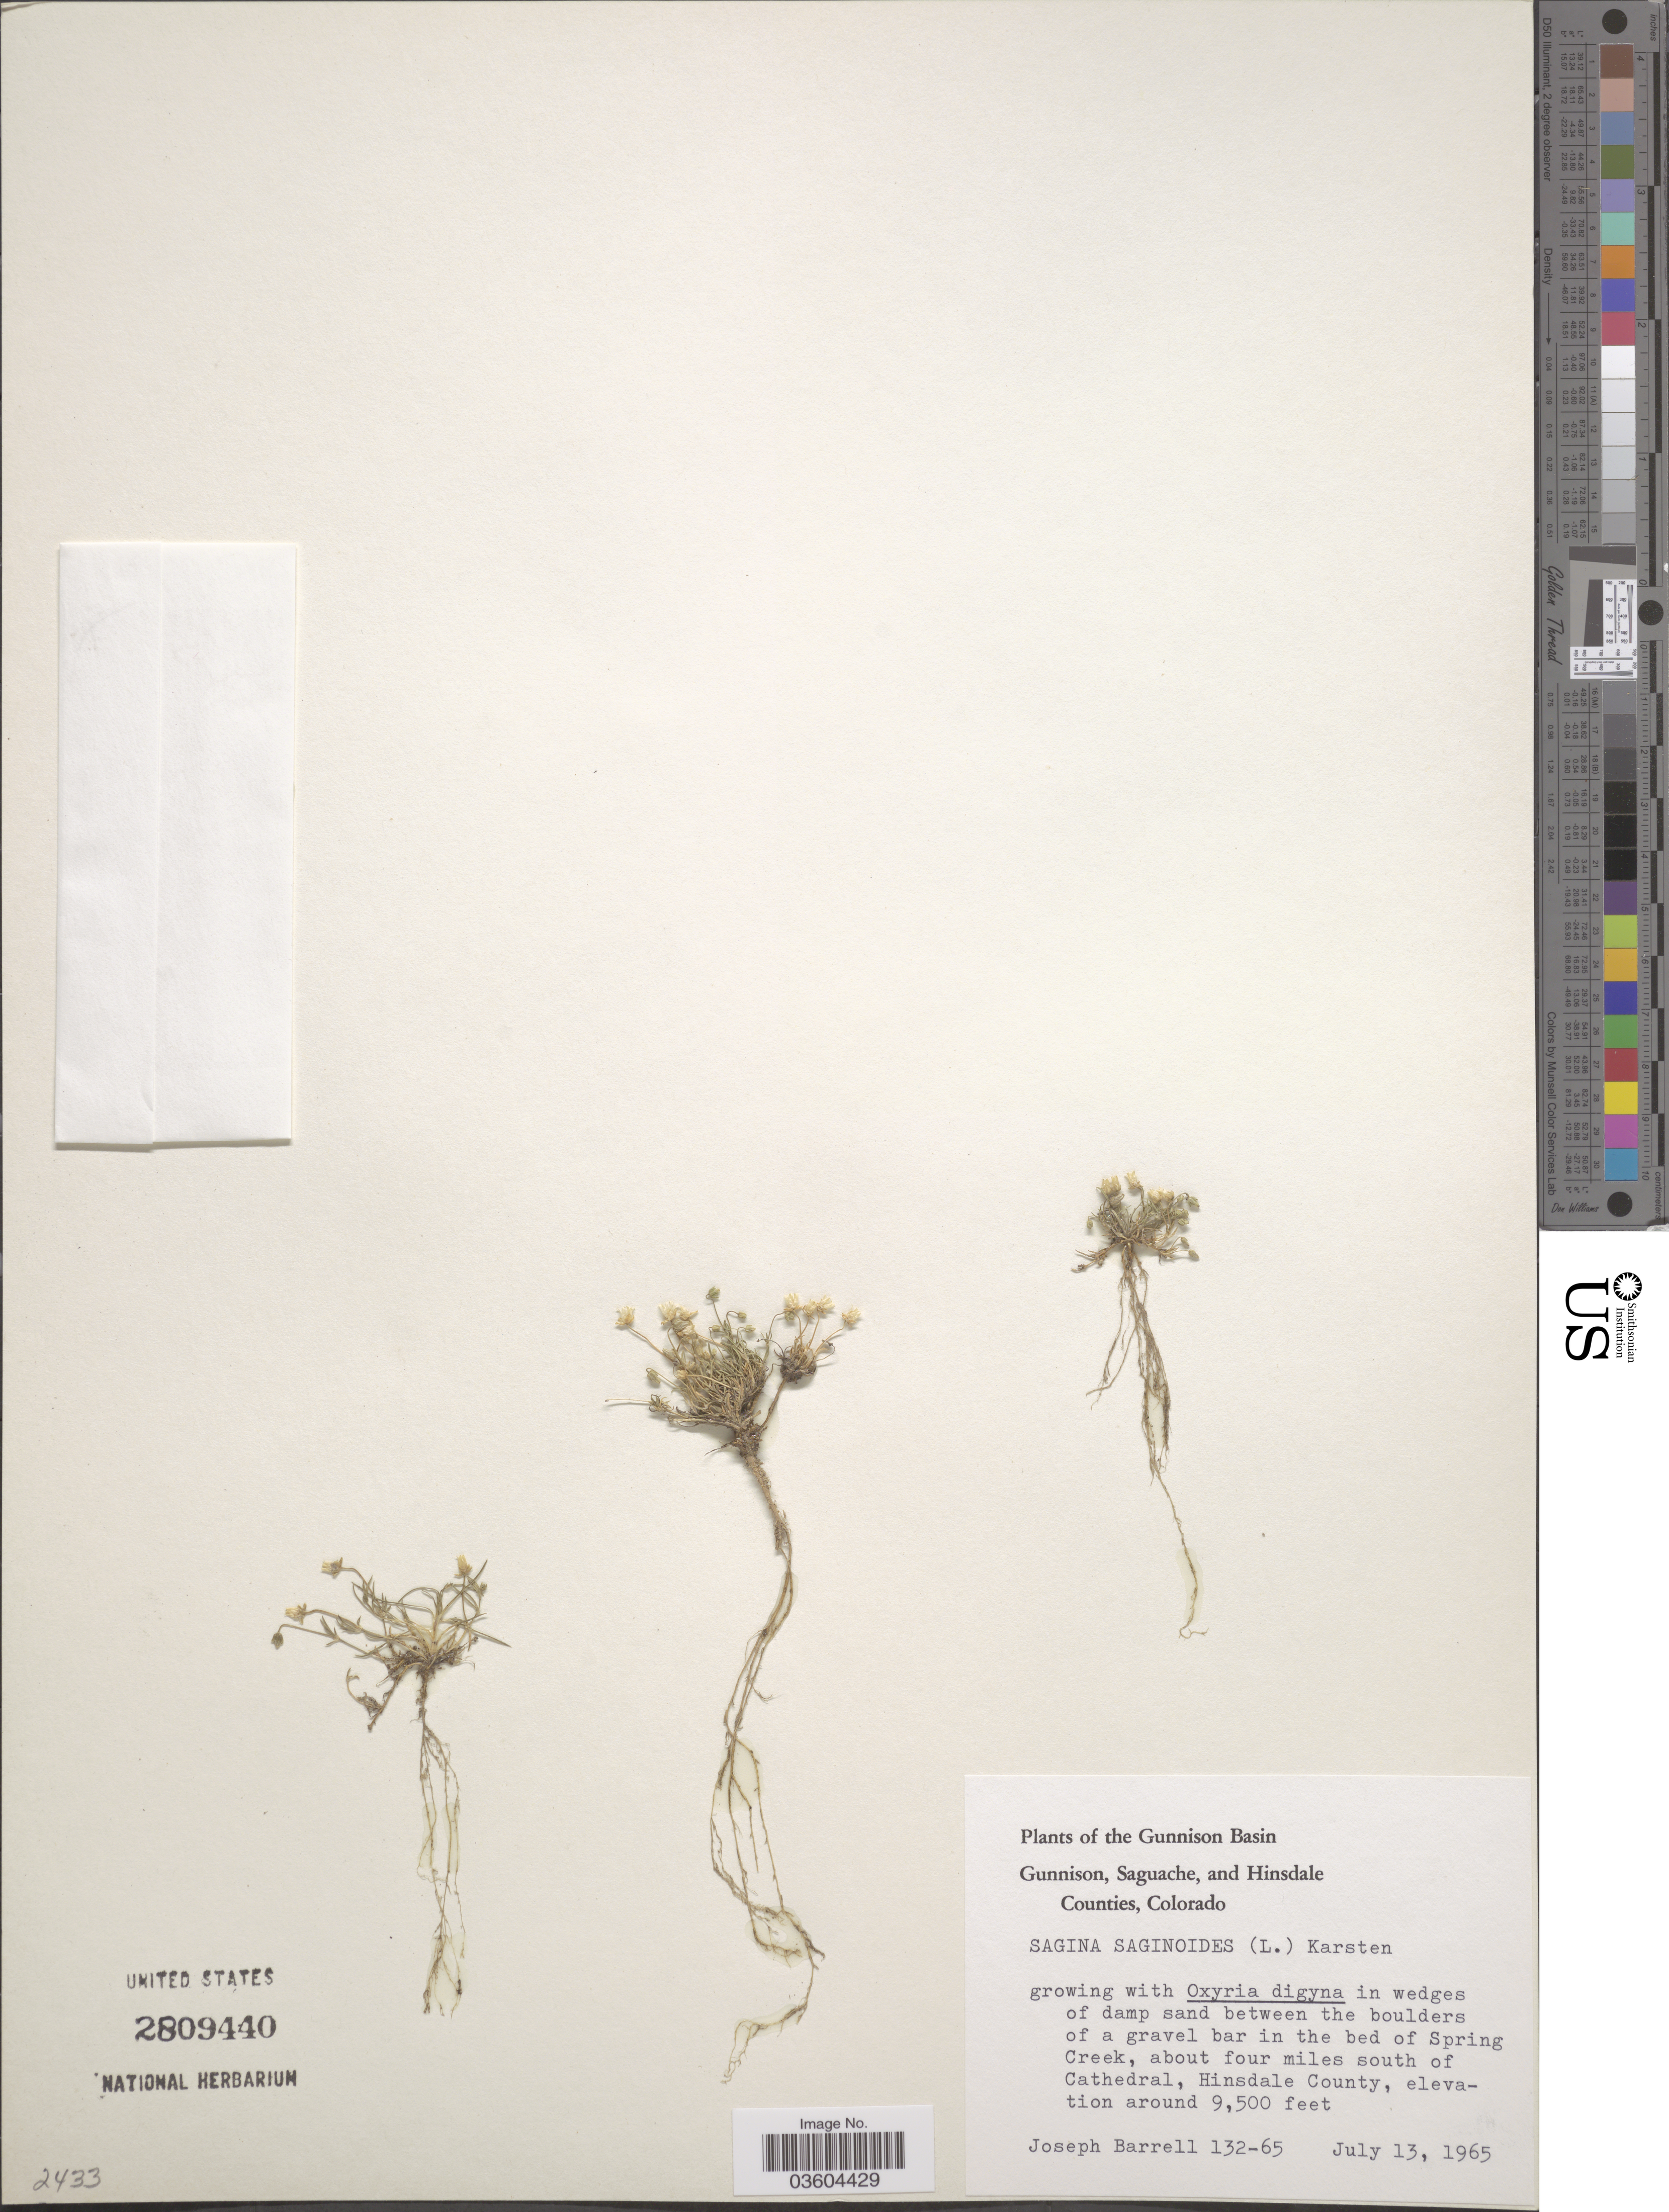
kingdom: Plantae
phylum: Tracheophyta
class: Magnoliopsida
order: Caryophyllales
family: Caryophyllaceae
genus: Sagina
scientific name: Sagina saginoides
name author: (L.) H. Karst.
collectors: J. Barrell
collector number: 132-65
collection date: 1965-07-13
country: United States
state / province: Colorado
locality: The Gunnison Basin. Between the boulders of a gravel bar in the bed of Spring Creek, about four miles south of Cathedral, Hinsdale County.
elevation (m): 2896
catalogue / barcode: US 2809440